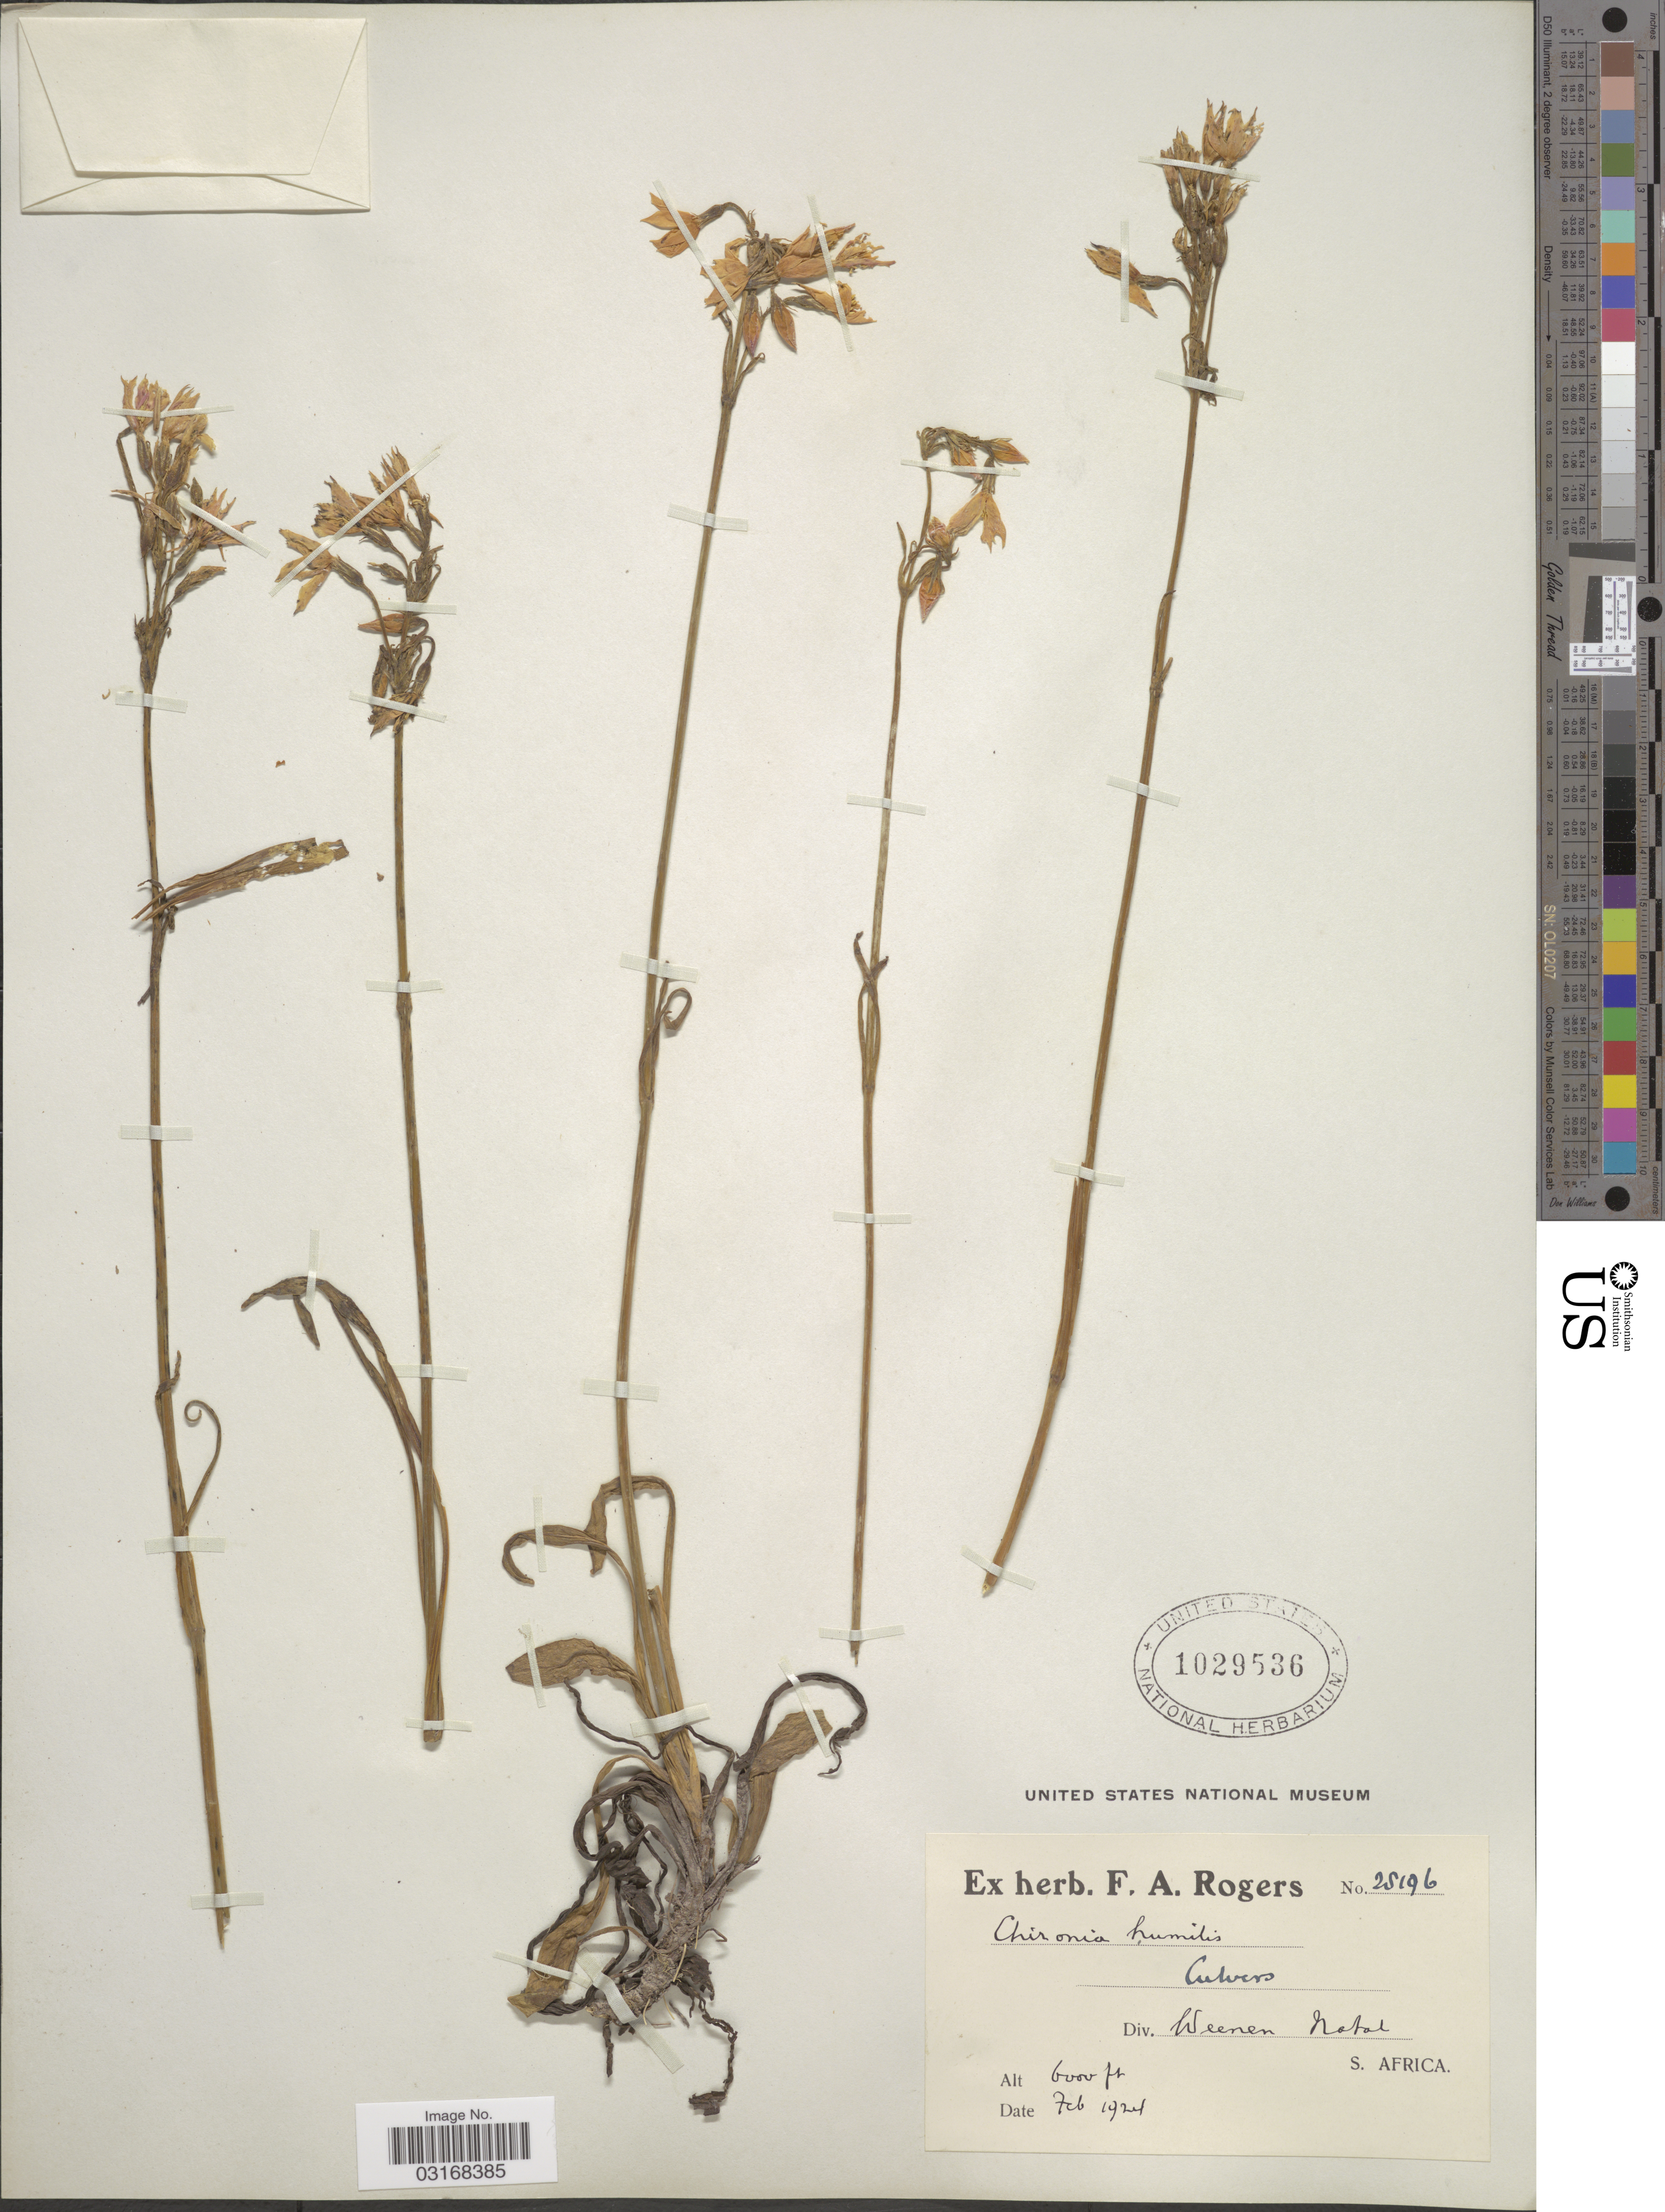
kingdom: Plantae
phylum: Tracheophyta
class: Magnoliopsida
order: Gentianales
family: Gentianaceae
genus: Chironia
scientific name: Chironia humilis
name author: Gilg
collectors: ex herb. F. A. Rogers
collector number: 25196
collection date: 1924-02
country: South Africa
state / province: KwaZulu-Natal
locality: Culvers [unsure placement] Div. Weenen Natal. S. Africa.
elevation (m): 1829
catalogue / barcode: US 1029536